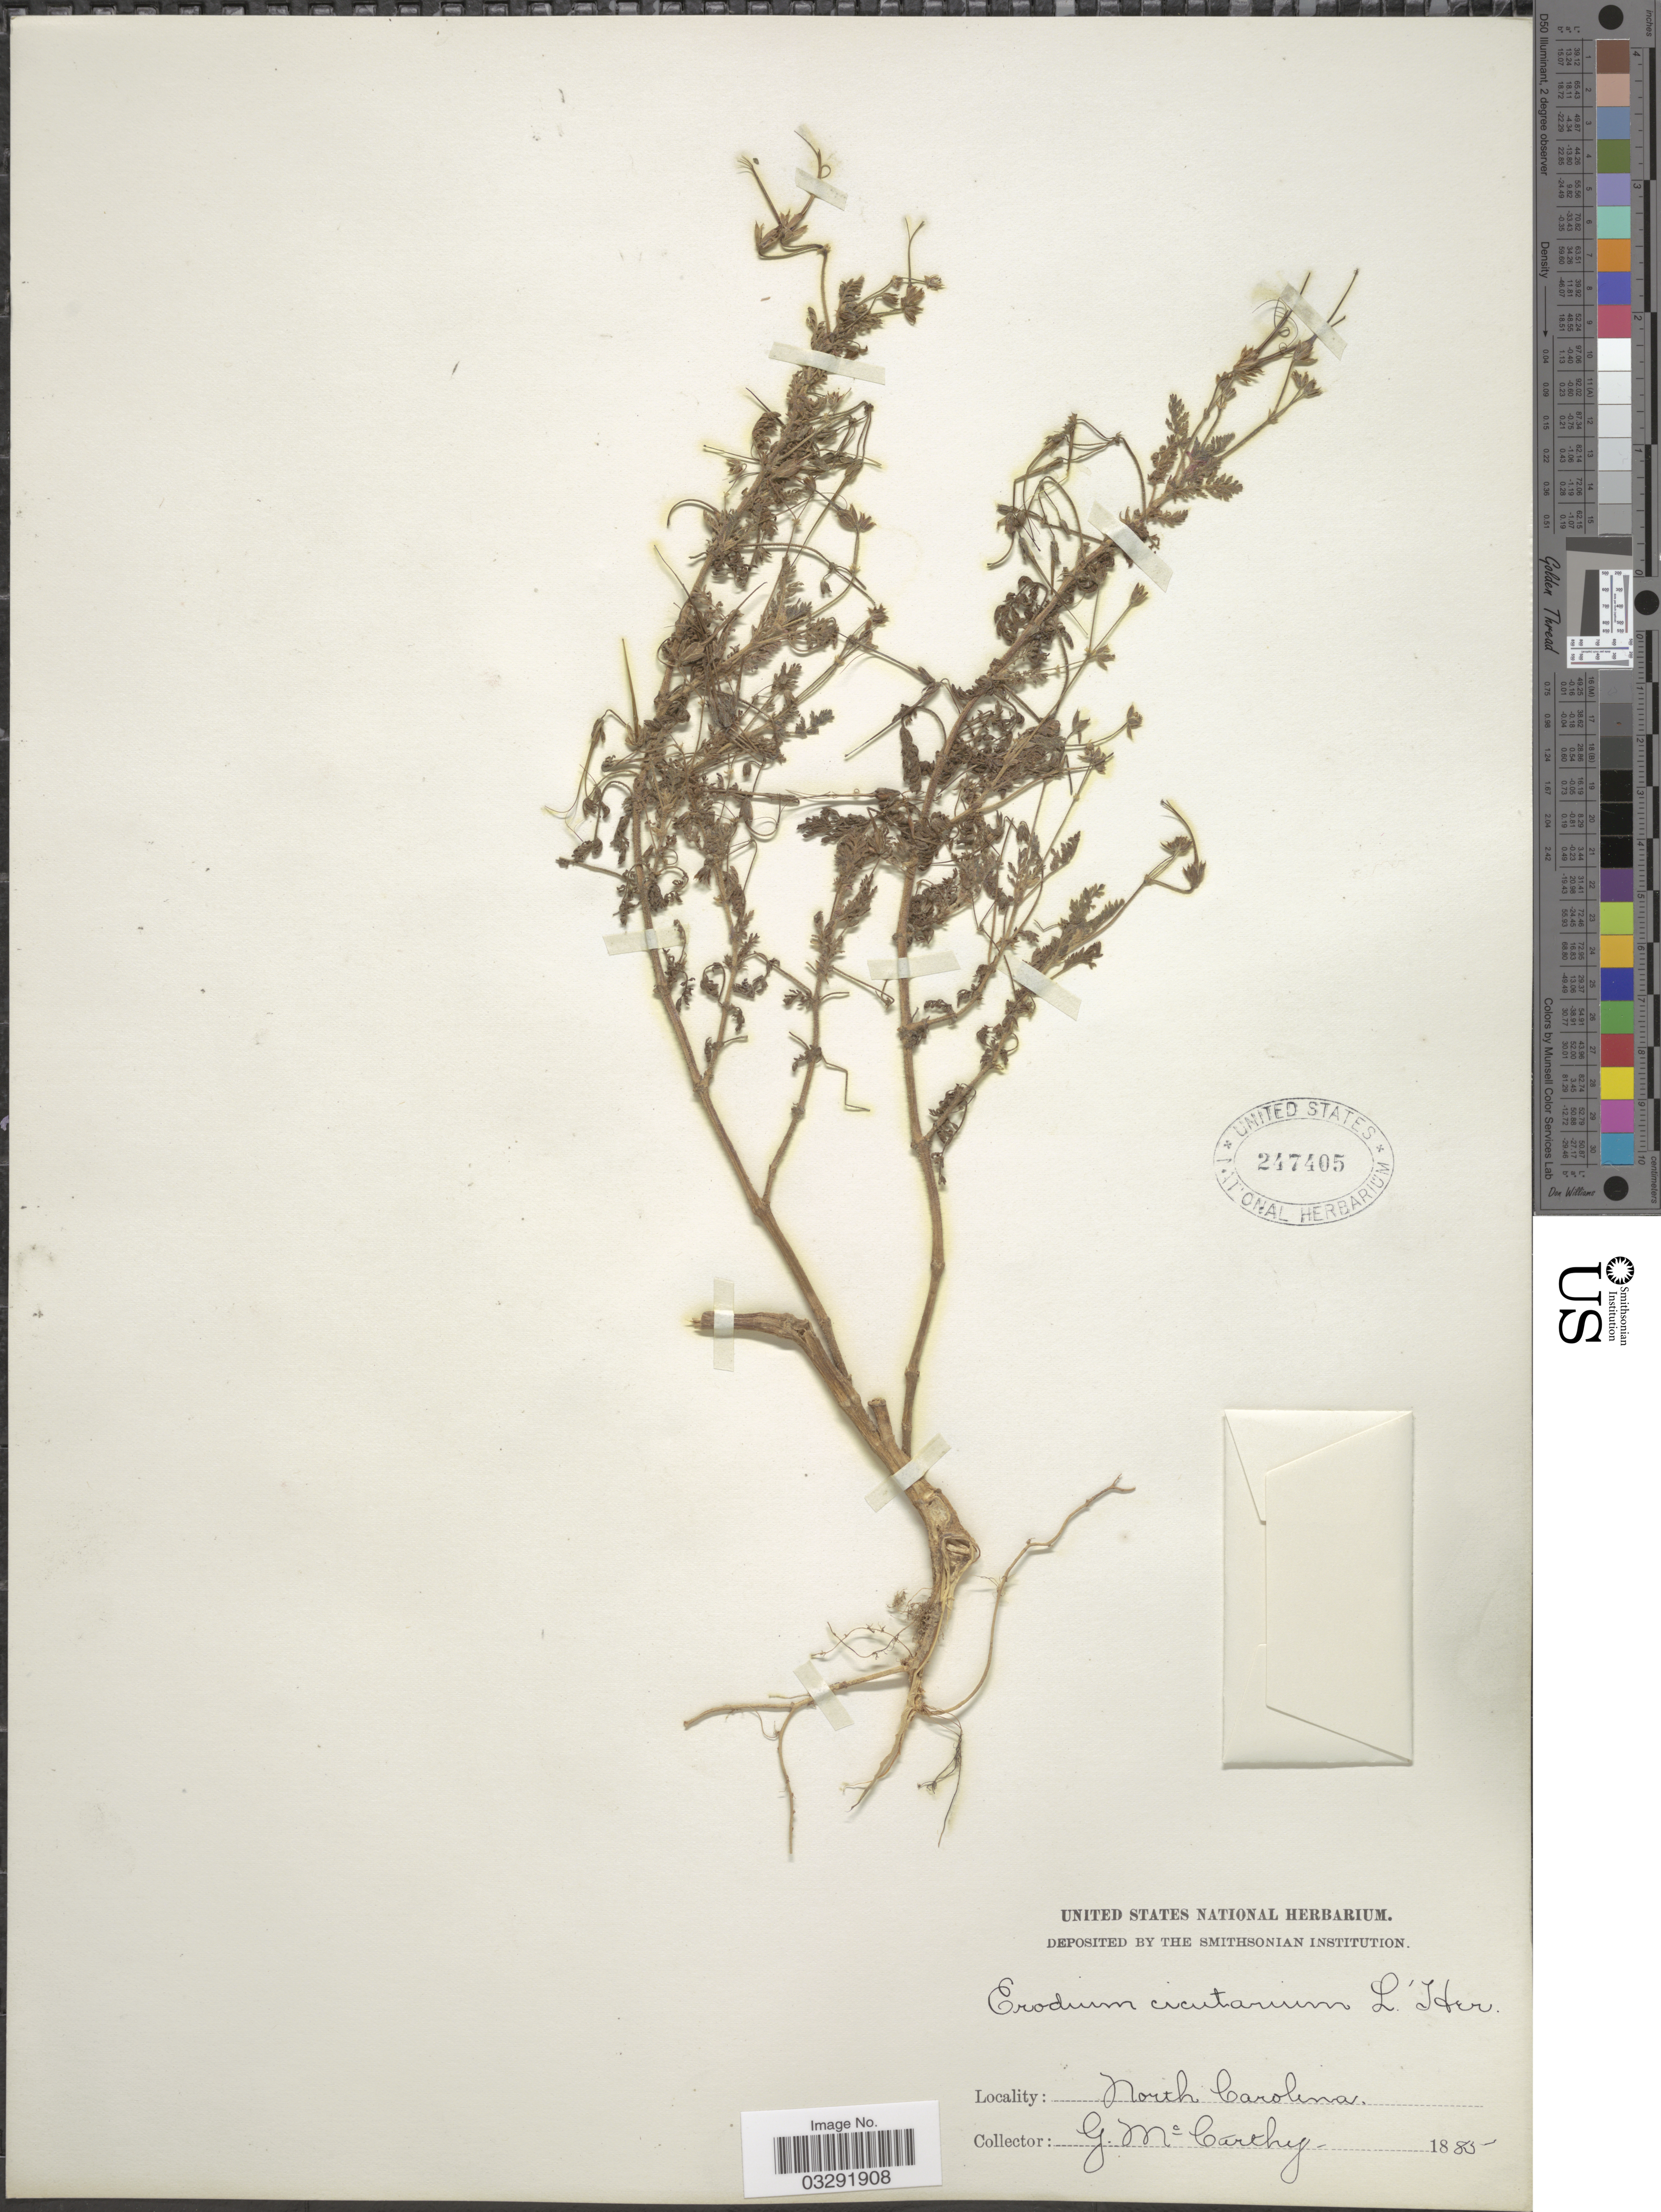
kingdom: Plantae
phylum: Tracheophyta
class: Magnoliopsida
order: Geraniales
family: Geraniaceae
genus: Erodium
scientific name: Erodium cicutarium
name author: (L.) L'Hér.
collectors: G. M. McCarthy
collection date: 1885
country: United States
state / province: North Carolina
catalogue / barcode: US 247405